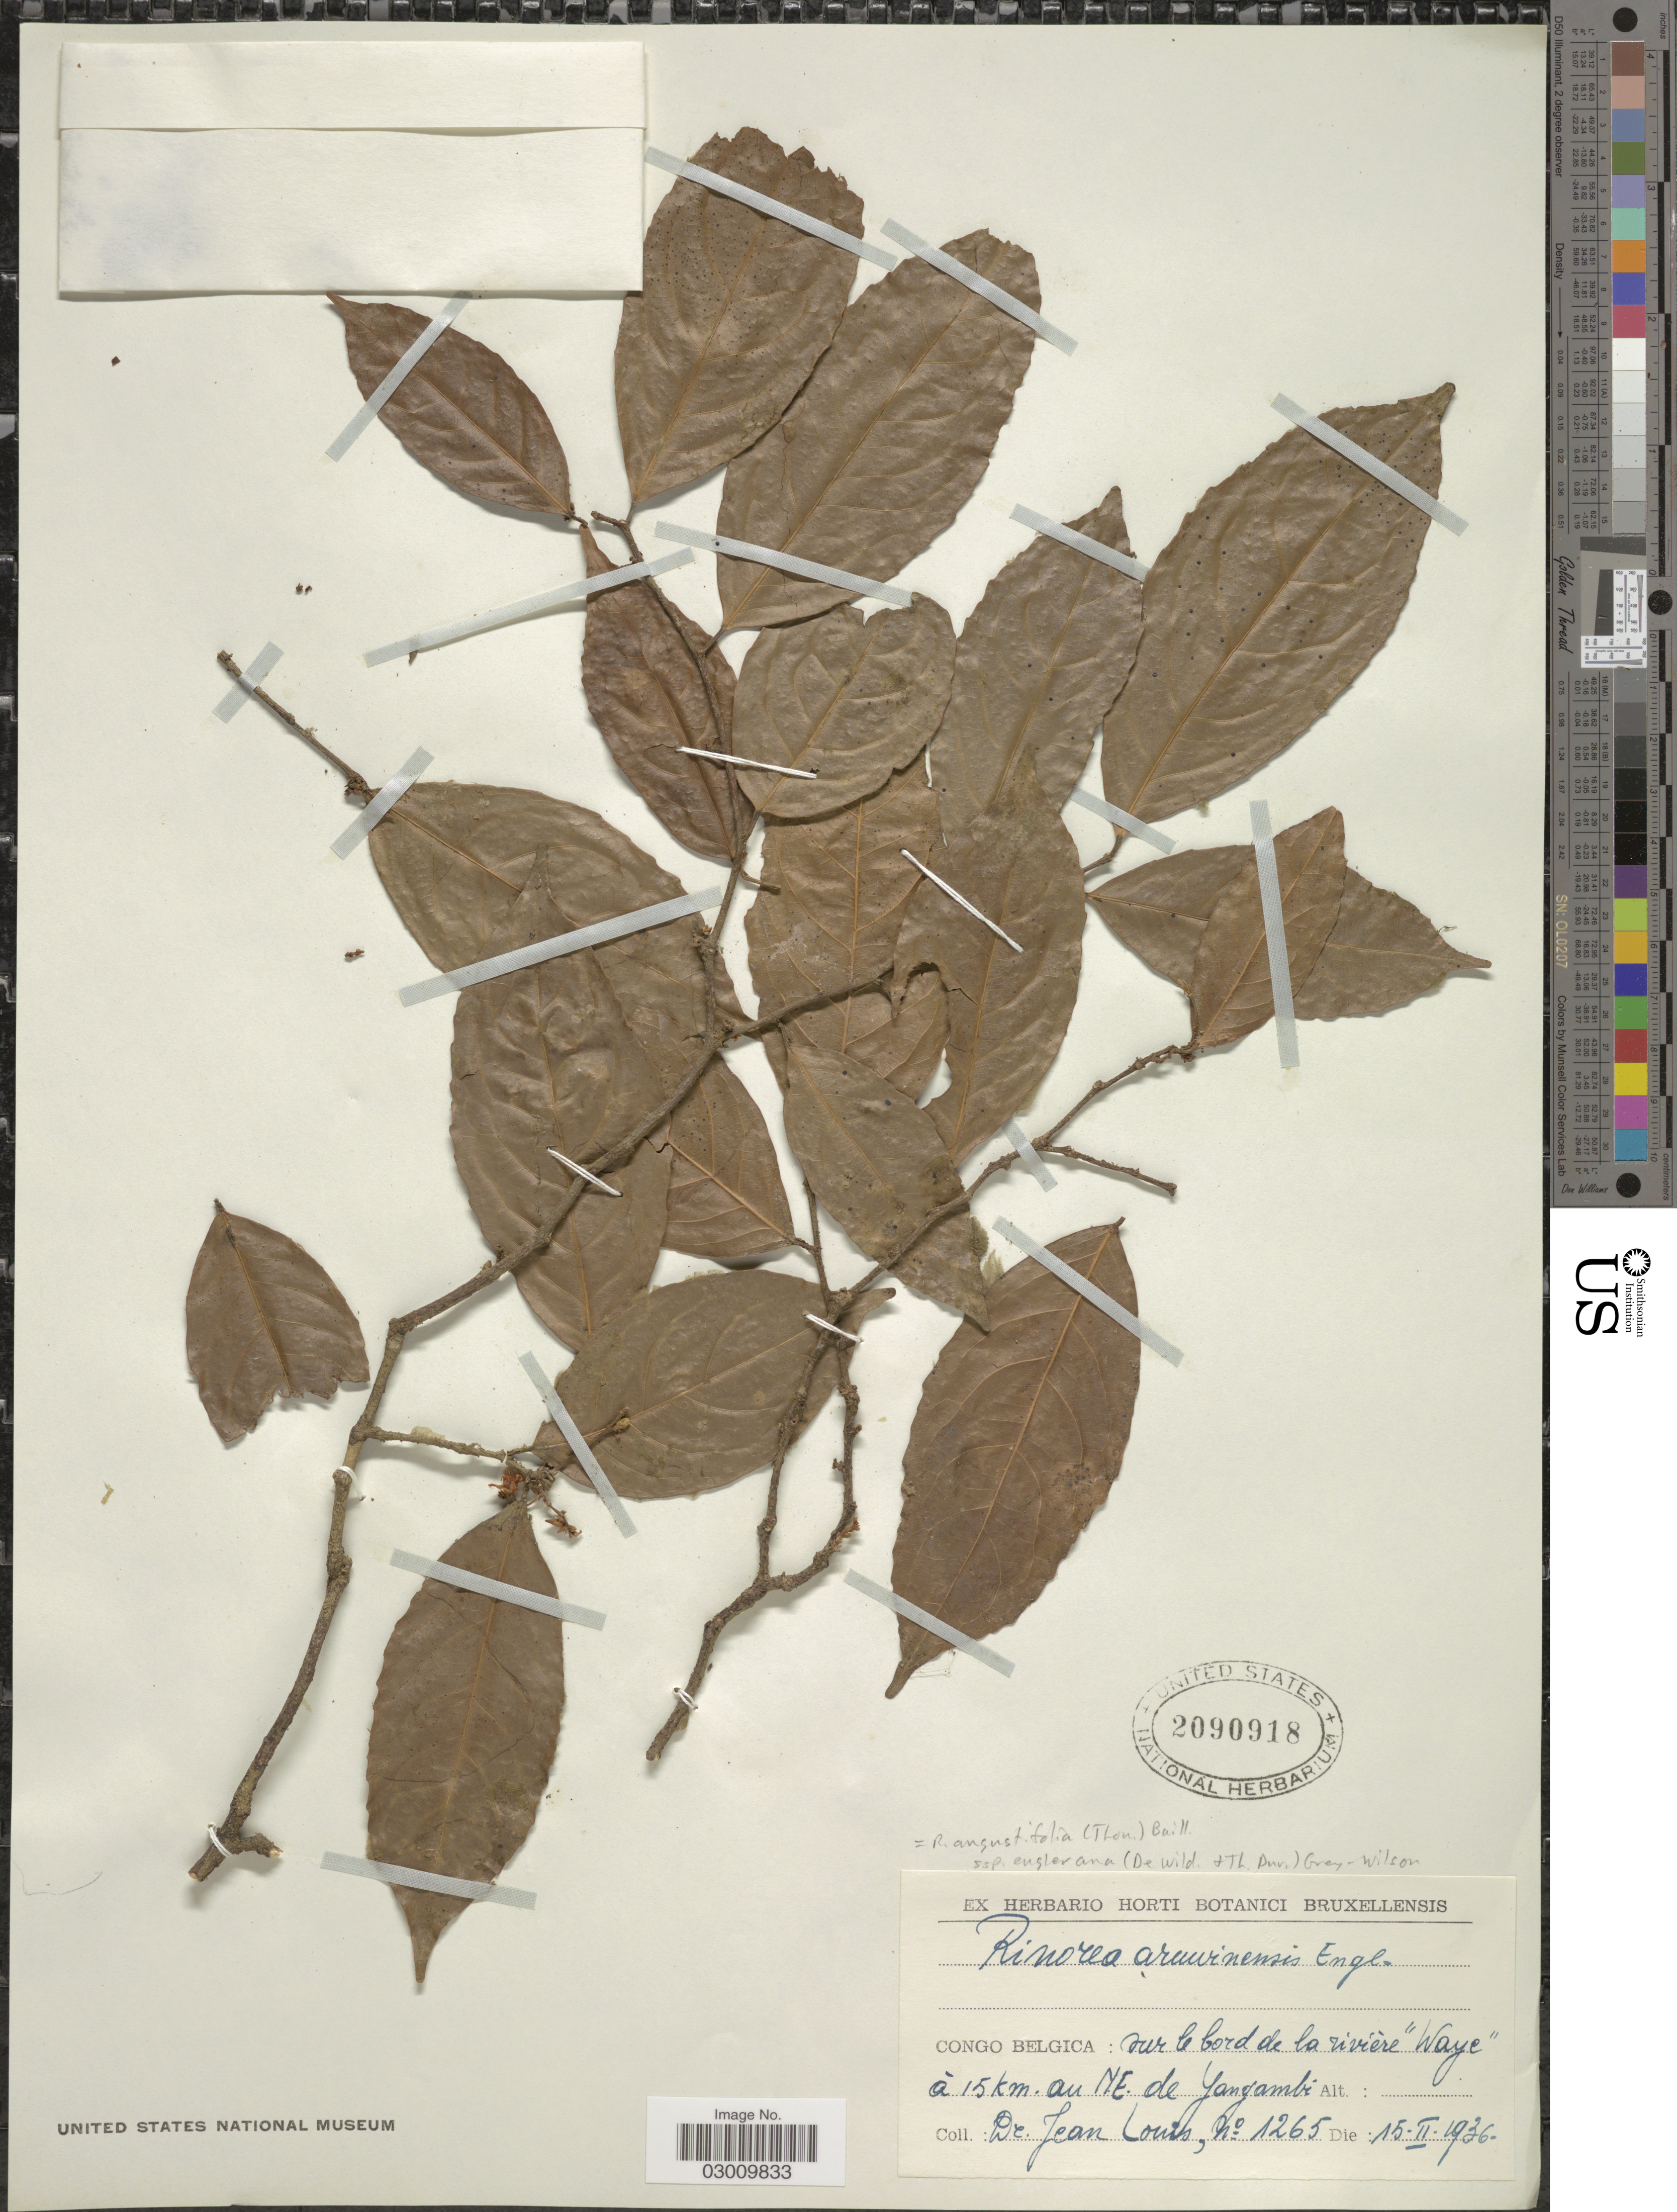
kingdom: Plantae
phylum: Tracheophyta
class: Magnoliopsida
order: Malpighiales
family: Violaceae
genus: Rinorea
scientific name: Rinorea angustifolia subsp. engleriana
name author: (De Wild. & Durand) Grey-Wilson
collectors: J. Louis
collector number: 1265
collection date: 1936-02-15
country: Congo, Democratic Republic of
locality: Congo Belgica: sur le bord de la rivière "Waye" à 15 km. au N.E. de Yangambi.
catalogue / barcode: US 2090918